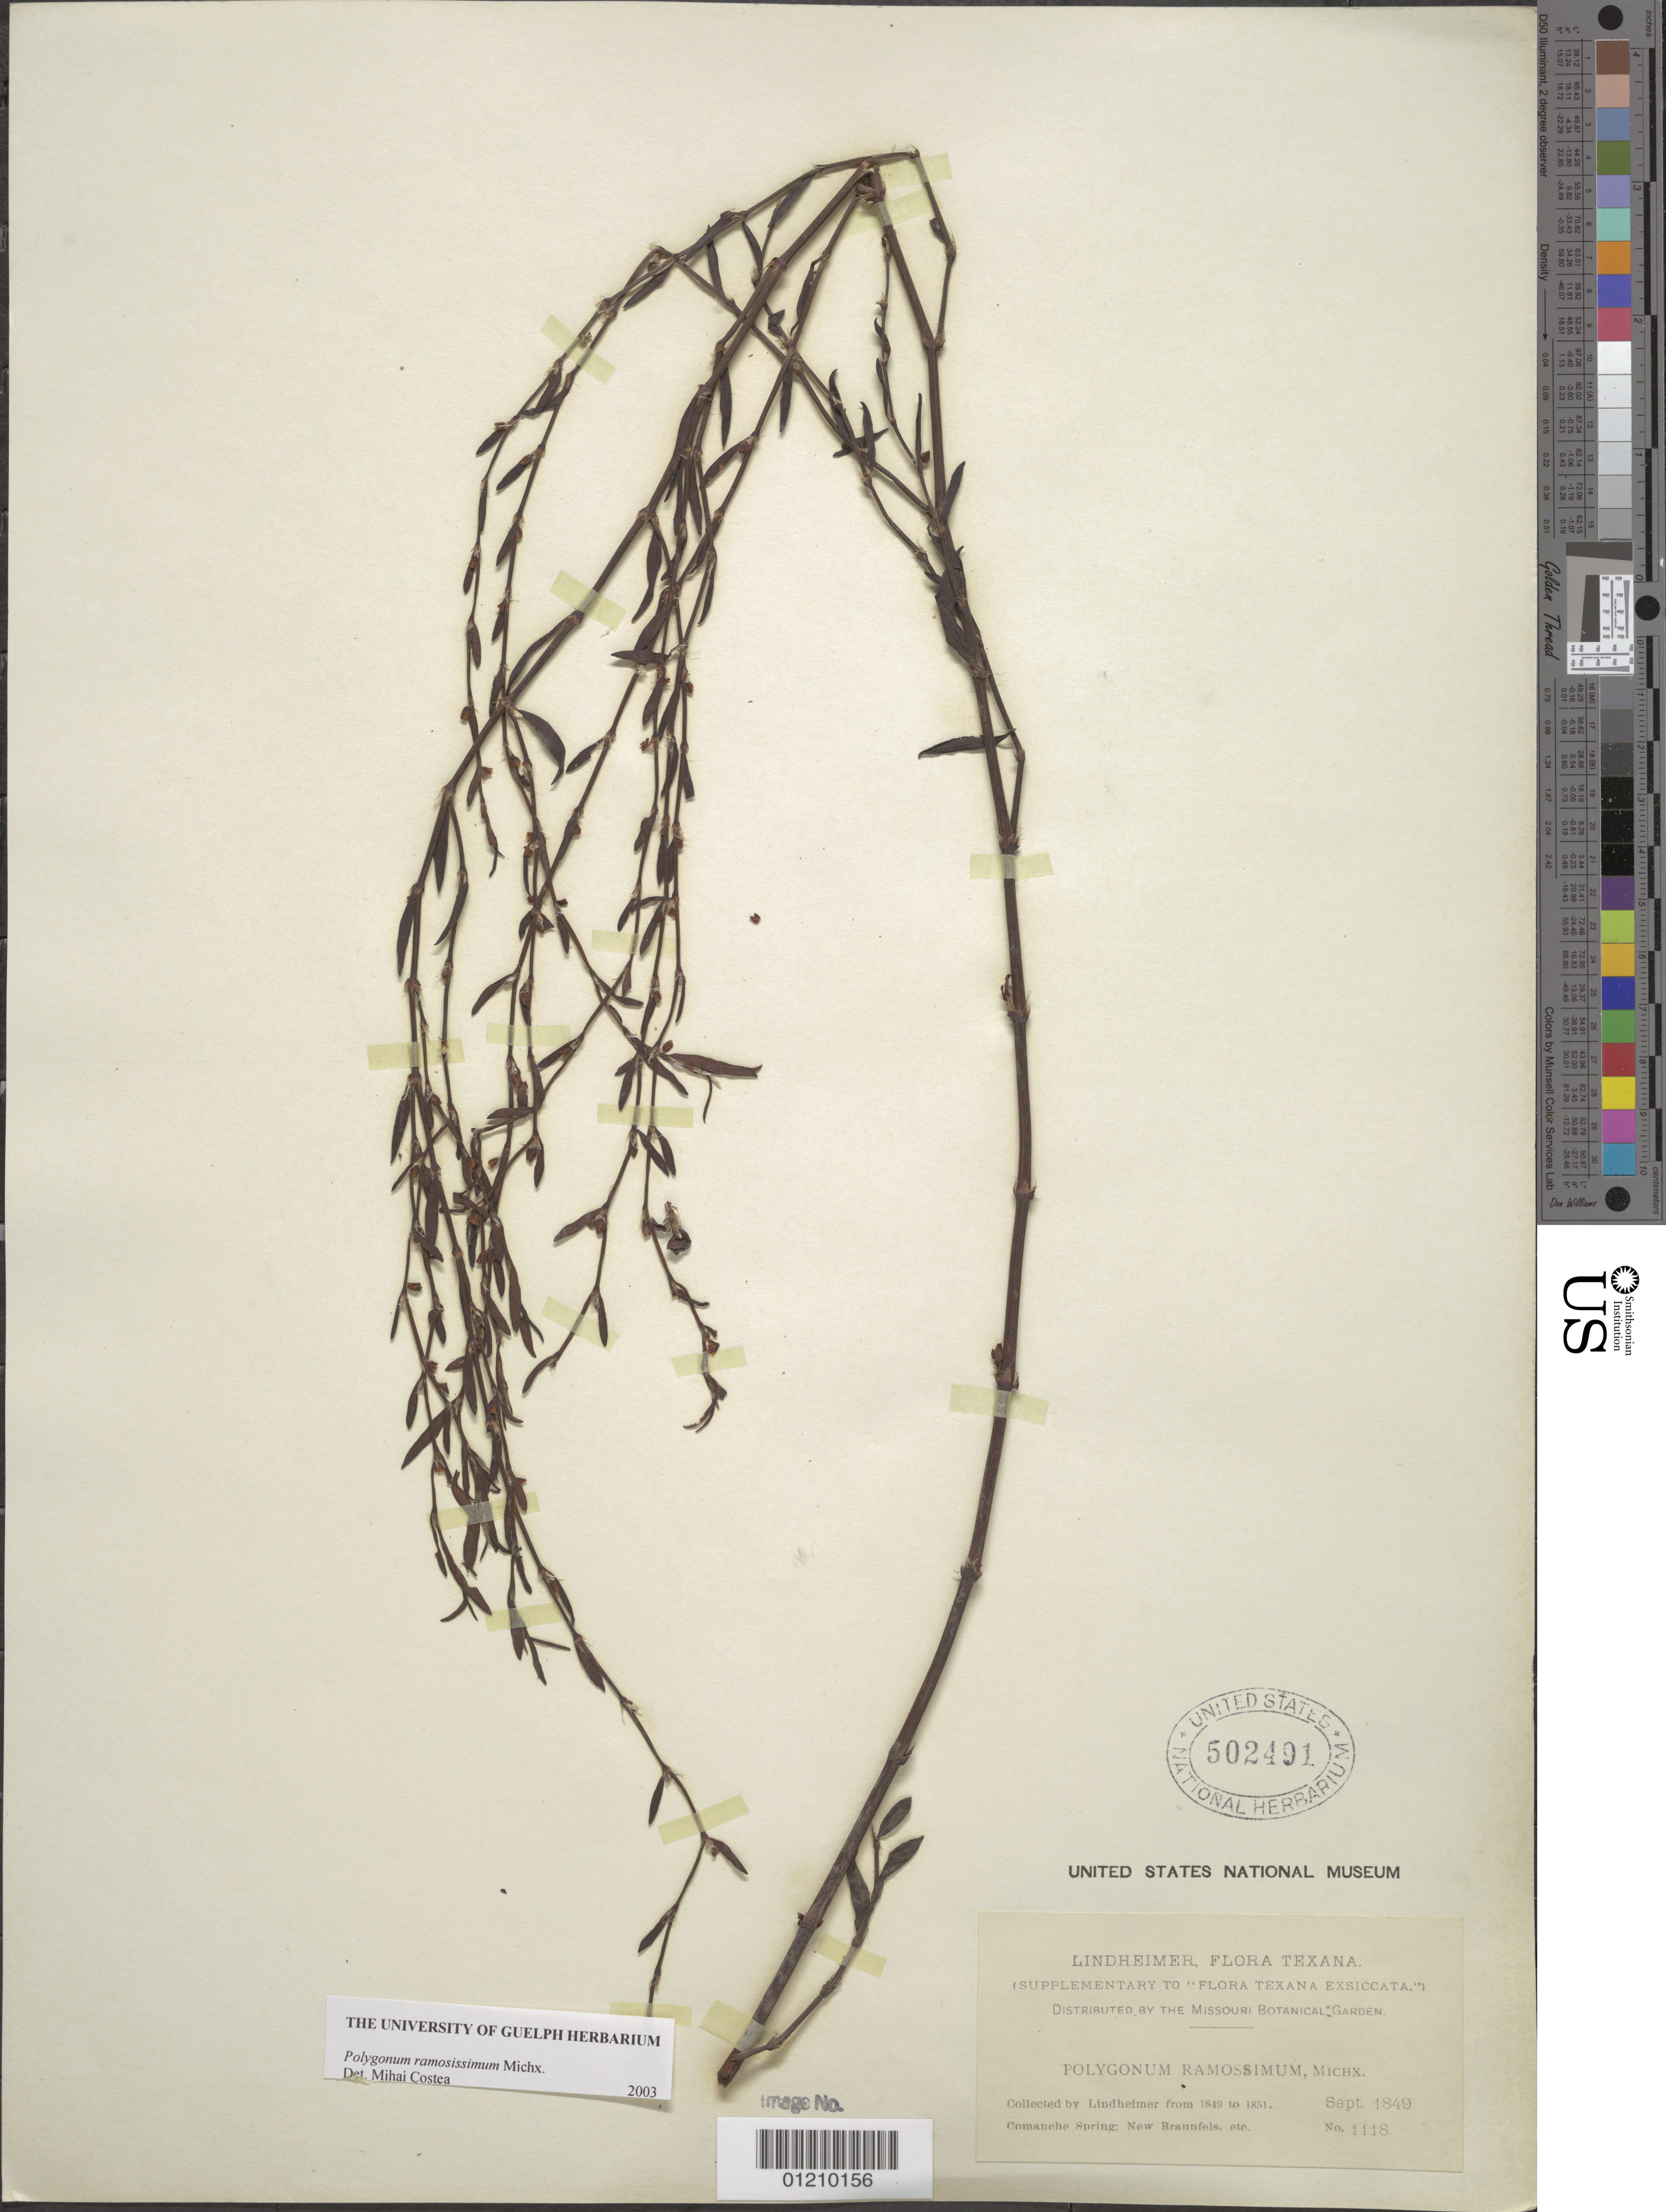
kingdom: Plantae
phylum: Tracheophyta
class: Magnoliopsida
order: Caryophyllales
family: Polygonaceae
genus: Polygonum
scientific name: Polygonum ramosissimum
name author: Michx.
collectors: F. J. Lindheimer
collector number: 1118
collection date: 1849-09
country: United States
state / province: Texas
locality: Comanche Spring; New Braunfels, etc.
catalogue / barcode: US 502491